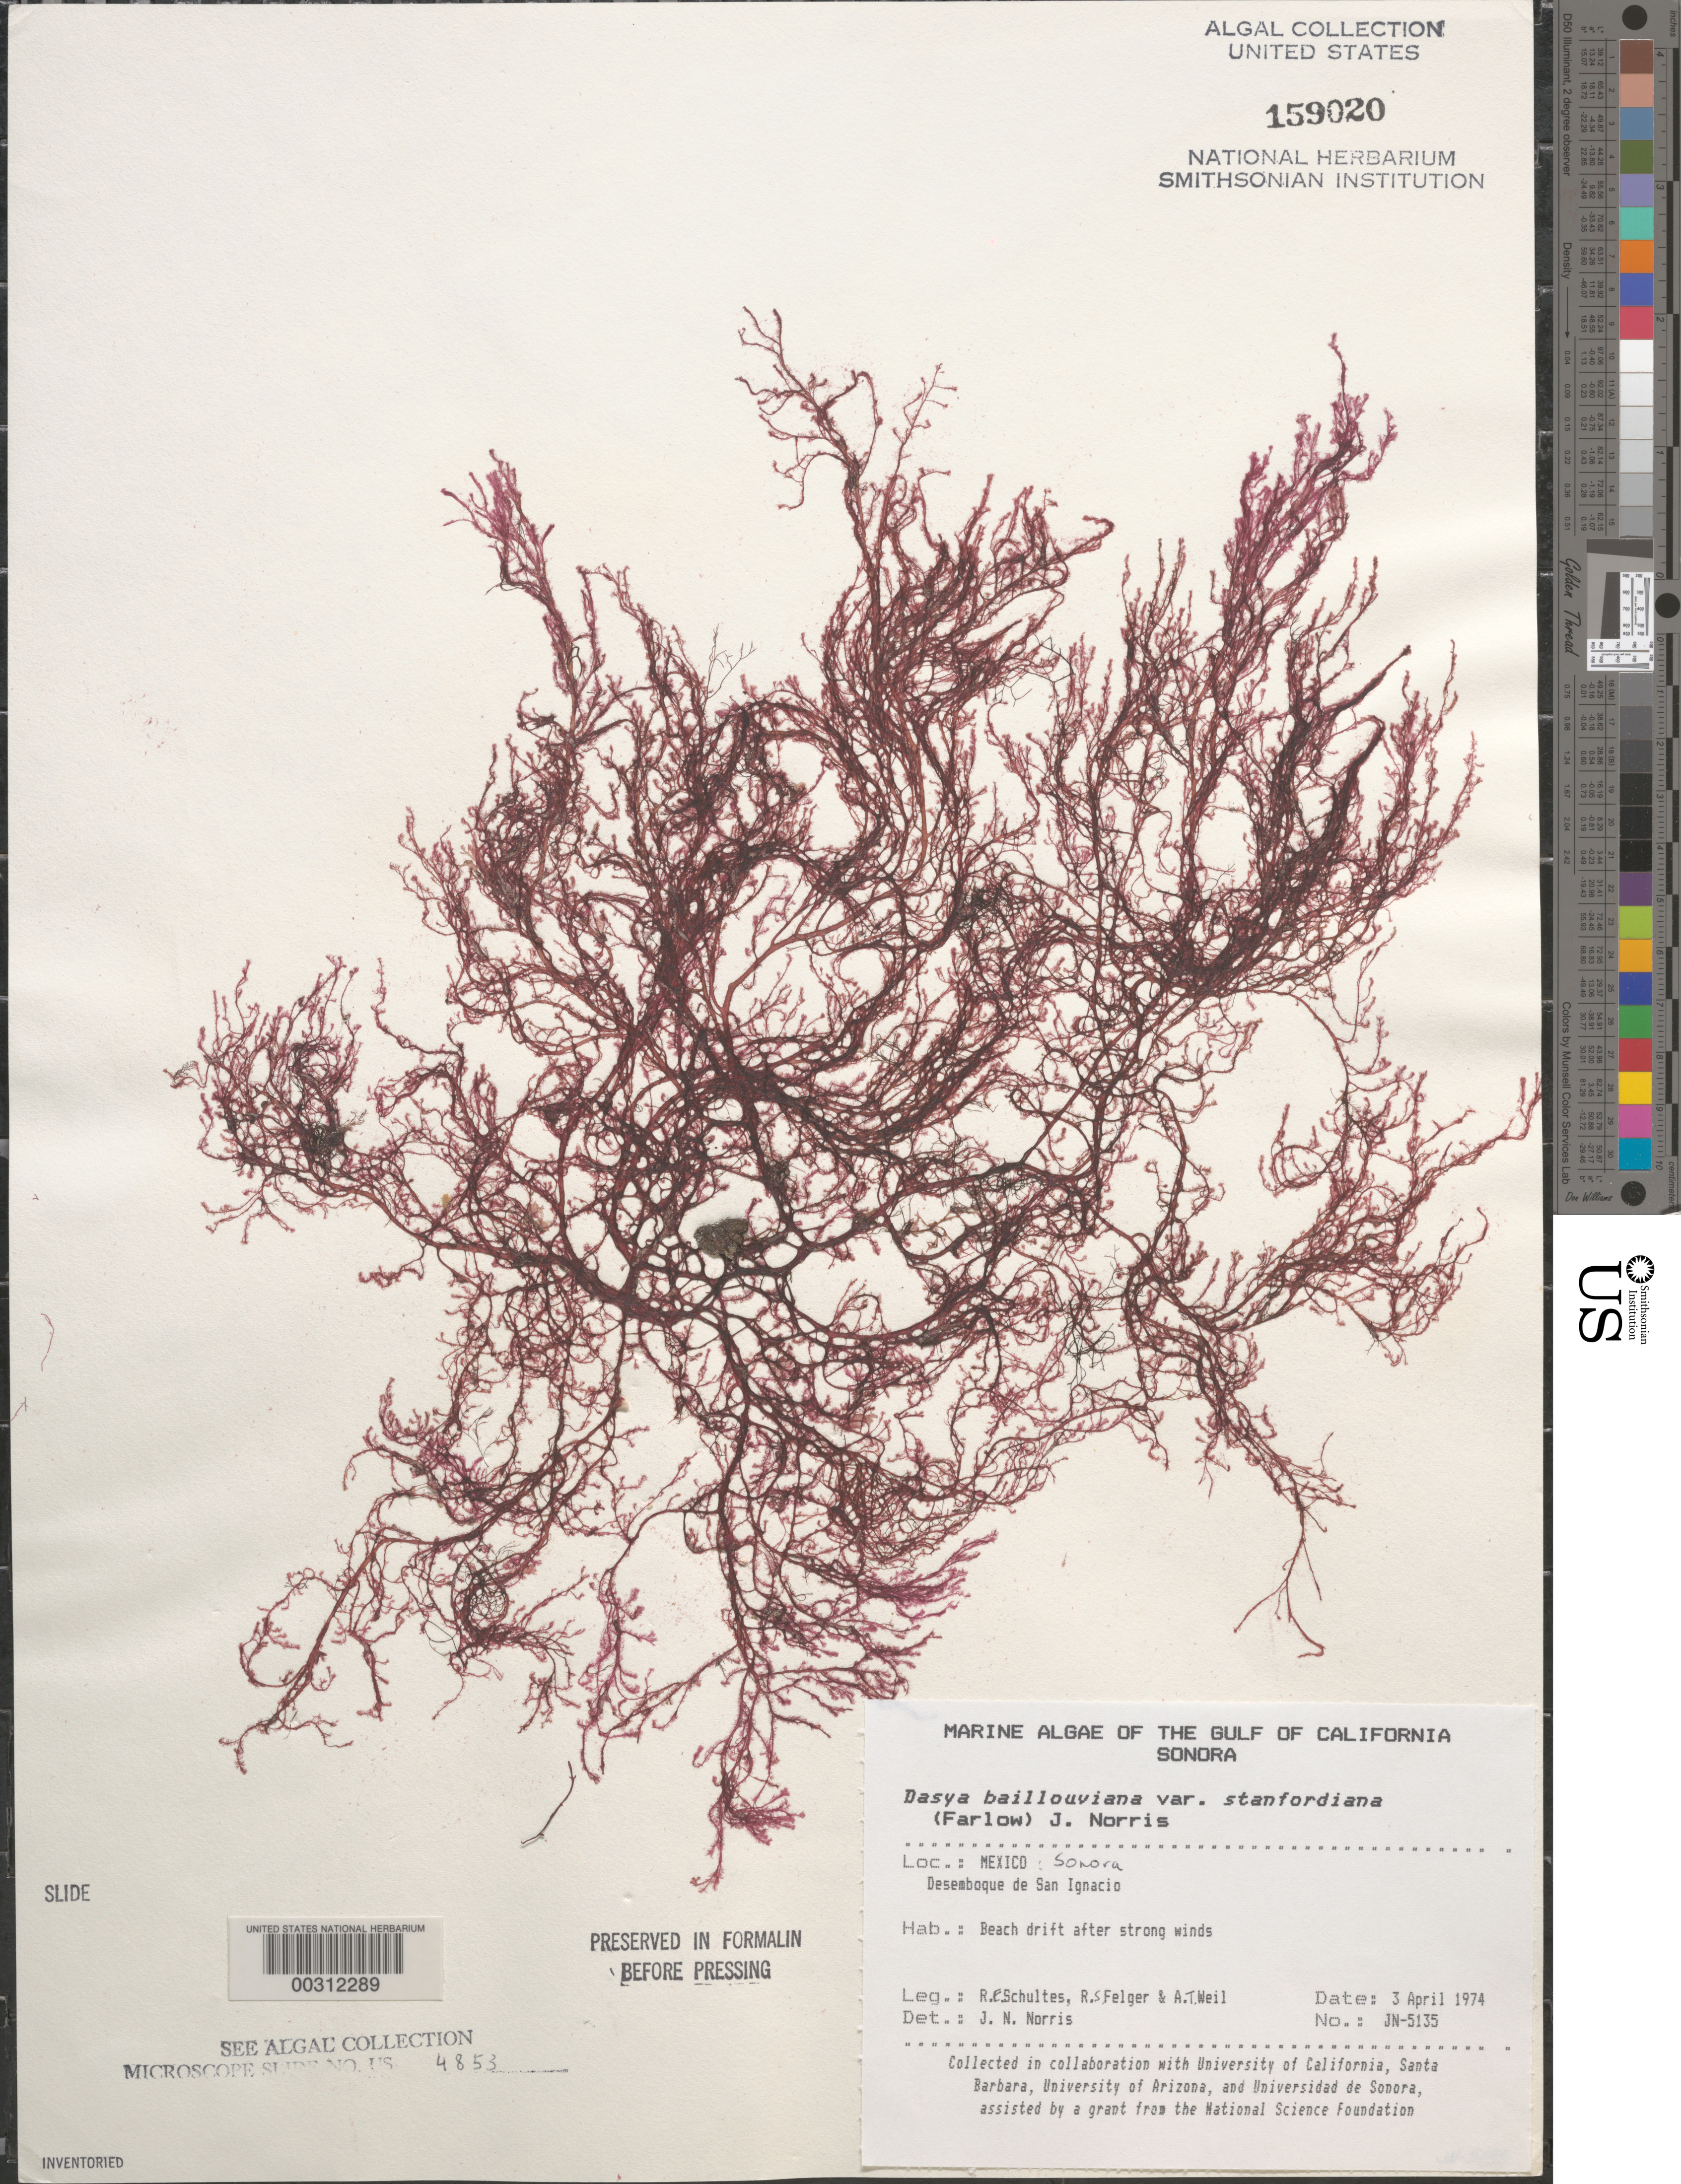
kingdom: Plantae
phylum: Rhodophyta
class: Florideophyceae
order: Ceramiales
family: Dasyaceae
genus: Dasya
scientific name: Dasya pedicellata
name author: (C. Agardh) C. Agardh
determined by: Algae name updating Project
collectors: R. E. Schultes, R. S. Felger & A. T. Weil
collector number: JN-5135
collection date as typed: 03 Apr 1974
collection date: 1974-04-03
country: Mexico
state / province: Sonora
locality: Desemboque de San Ignacio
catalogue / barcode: US 159020